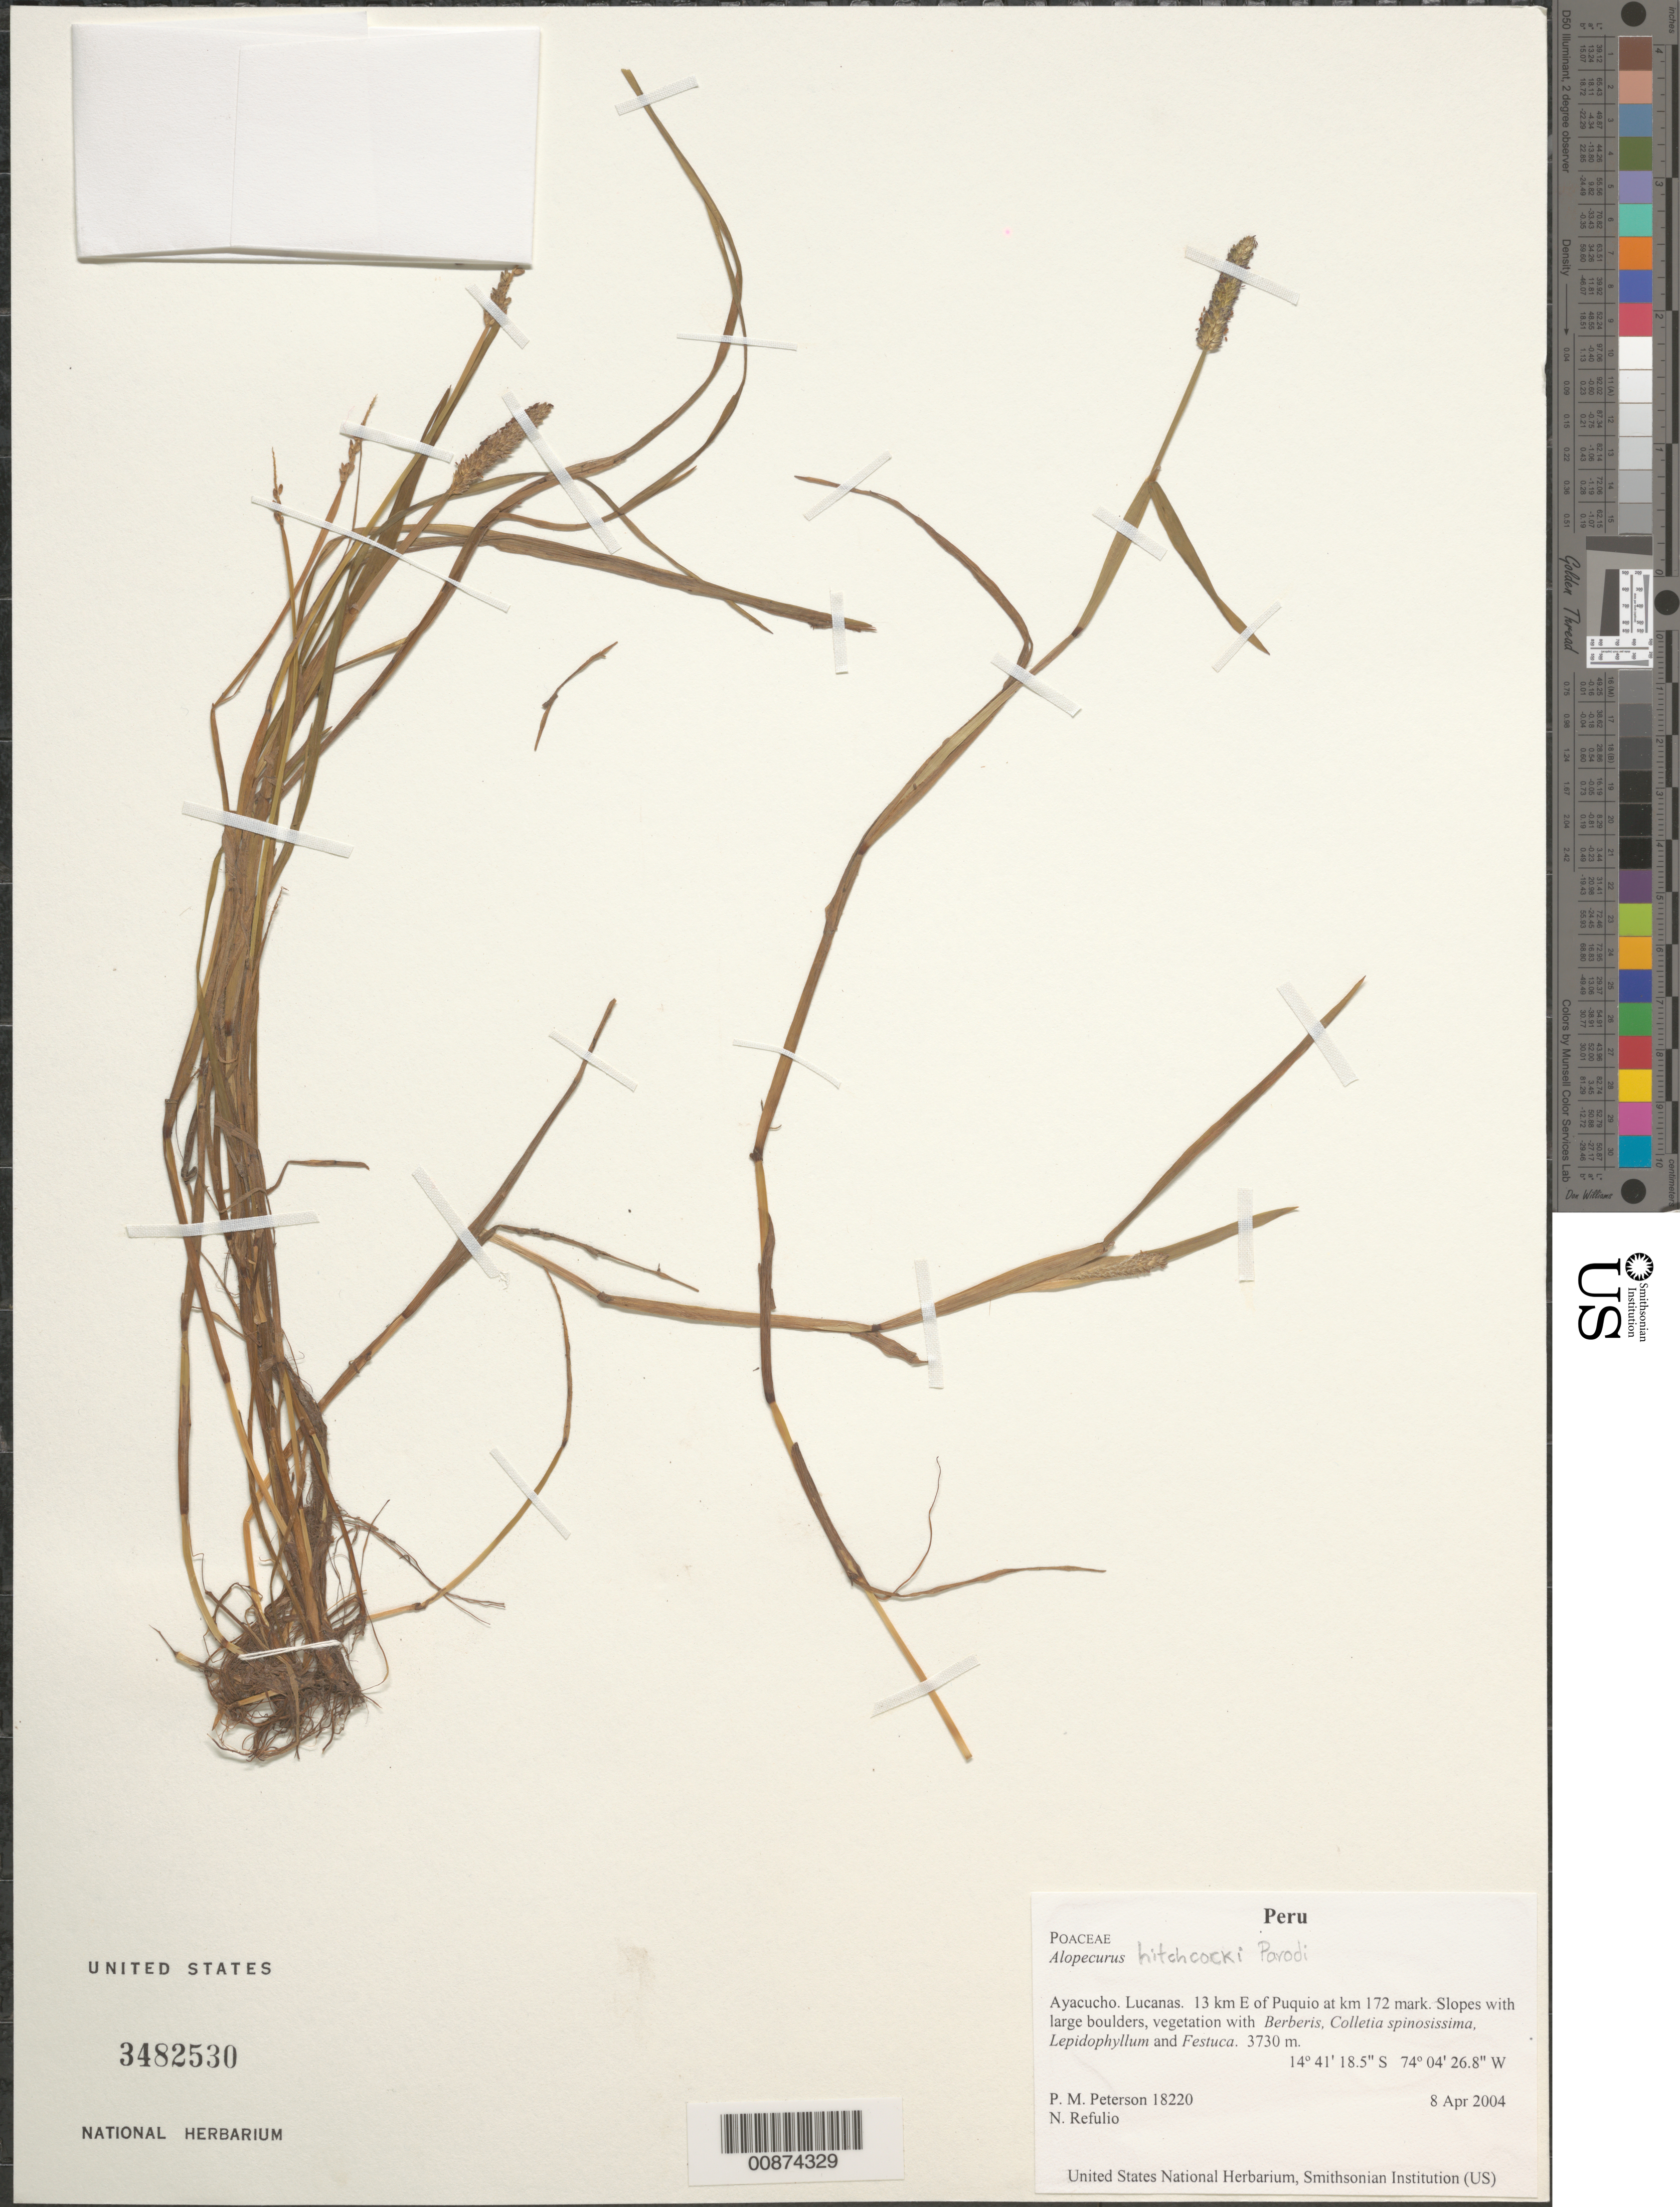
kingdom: Plantae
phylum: Tracheophyta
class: Liliopsida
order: Poales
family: Poaceae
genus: Alopecurus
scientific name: Alopecurus hitchcockii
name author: Parodi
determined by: Refulio-Rodríguez, Nancy F.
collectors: P. M. Peterson & N. Refulio-Rodríguez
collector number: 18220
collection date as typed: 08 Apr 2004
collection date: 2004-04-08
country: Peru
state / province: Ayacucho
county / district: Lucanas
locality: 13 km E of Puquio at km 172 mark. Slopes with large boulders, vegetation with Berberis, Colletia spinosissima, Lepidophyllum and Festuca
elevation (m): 3730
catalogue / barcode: US 3482530